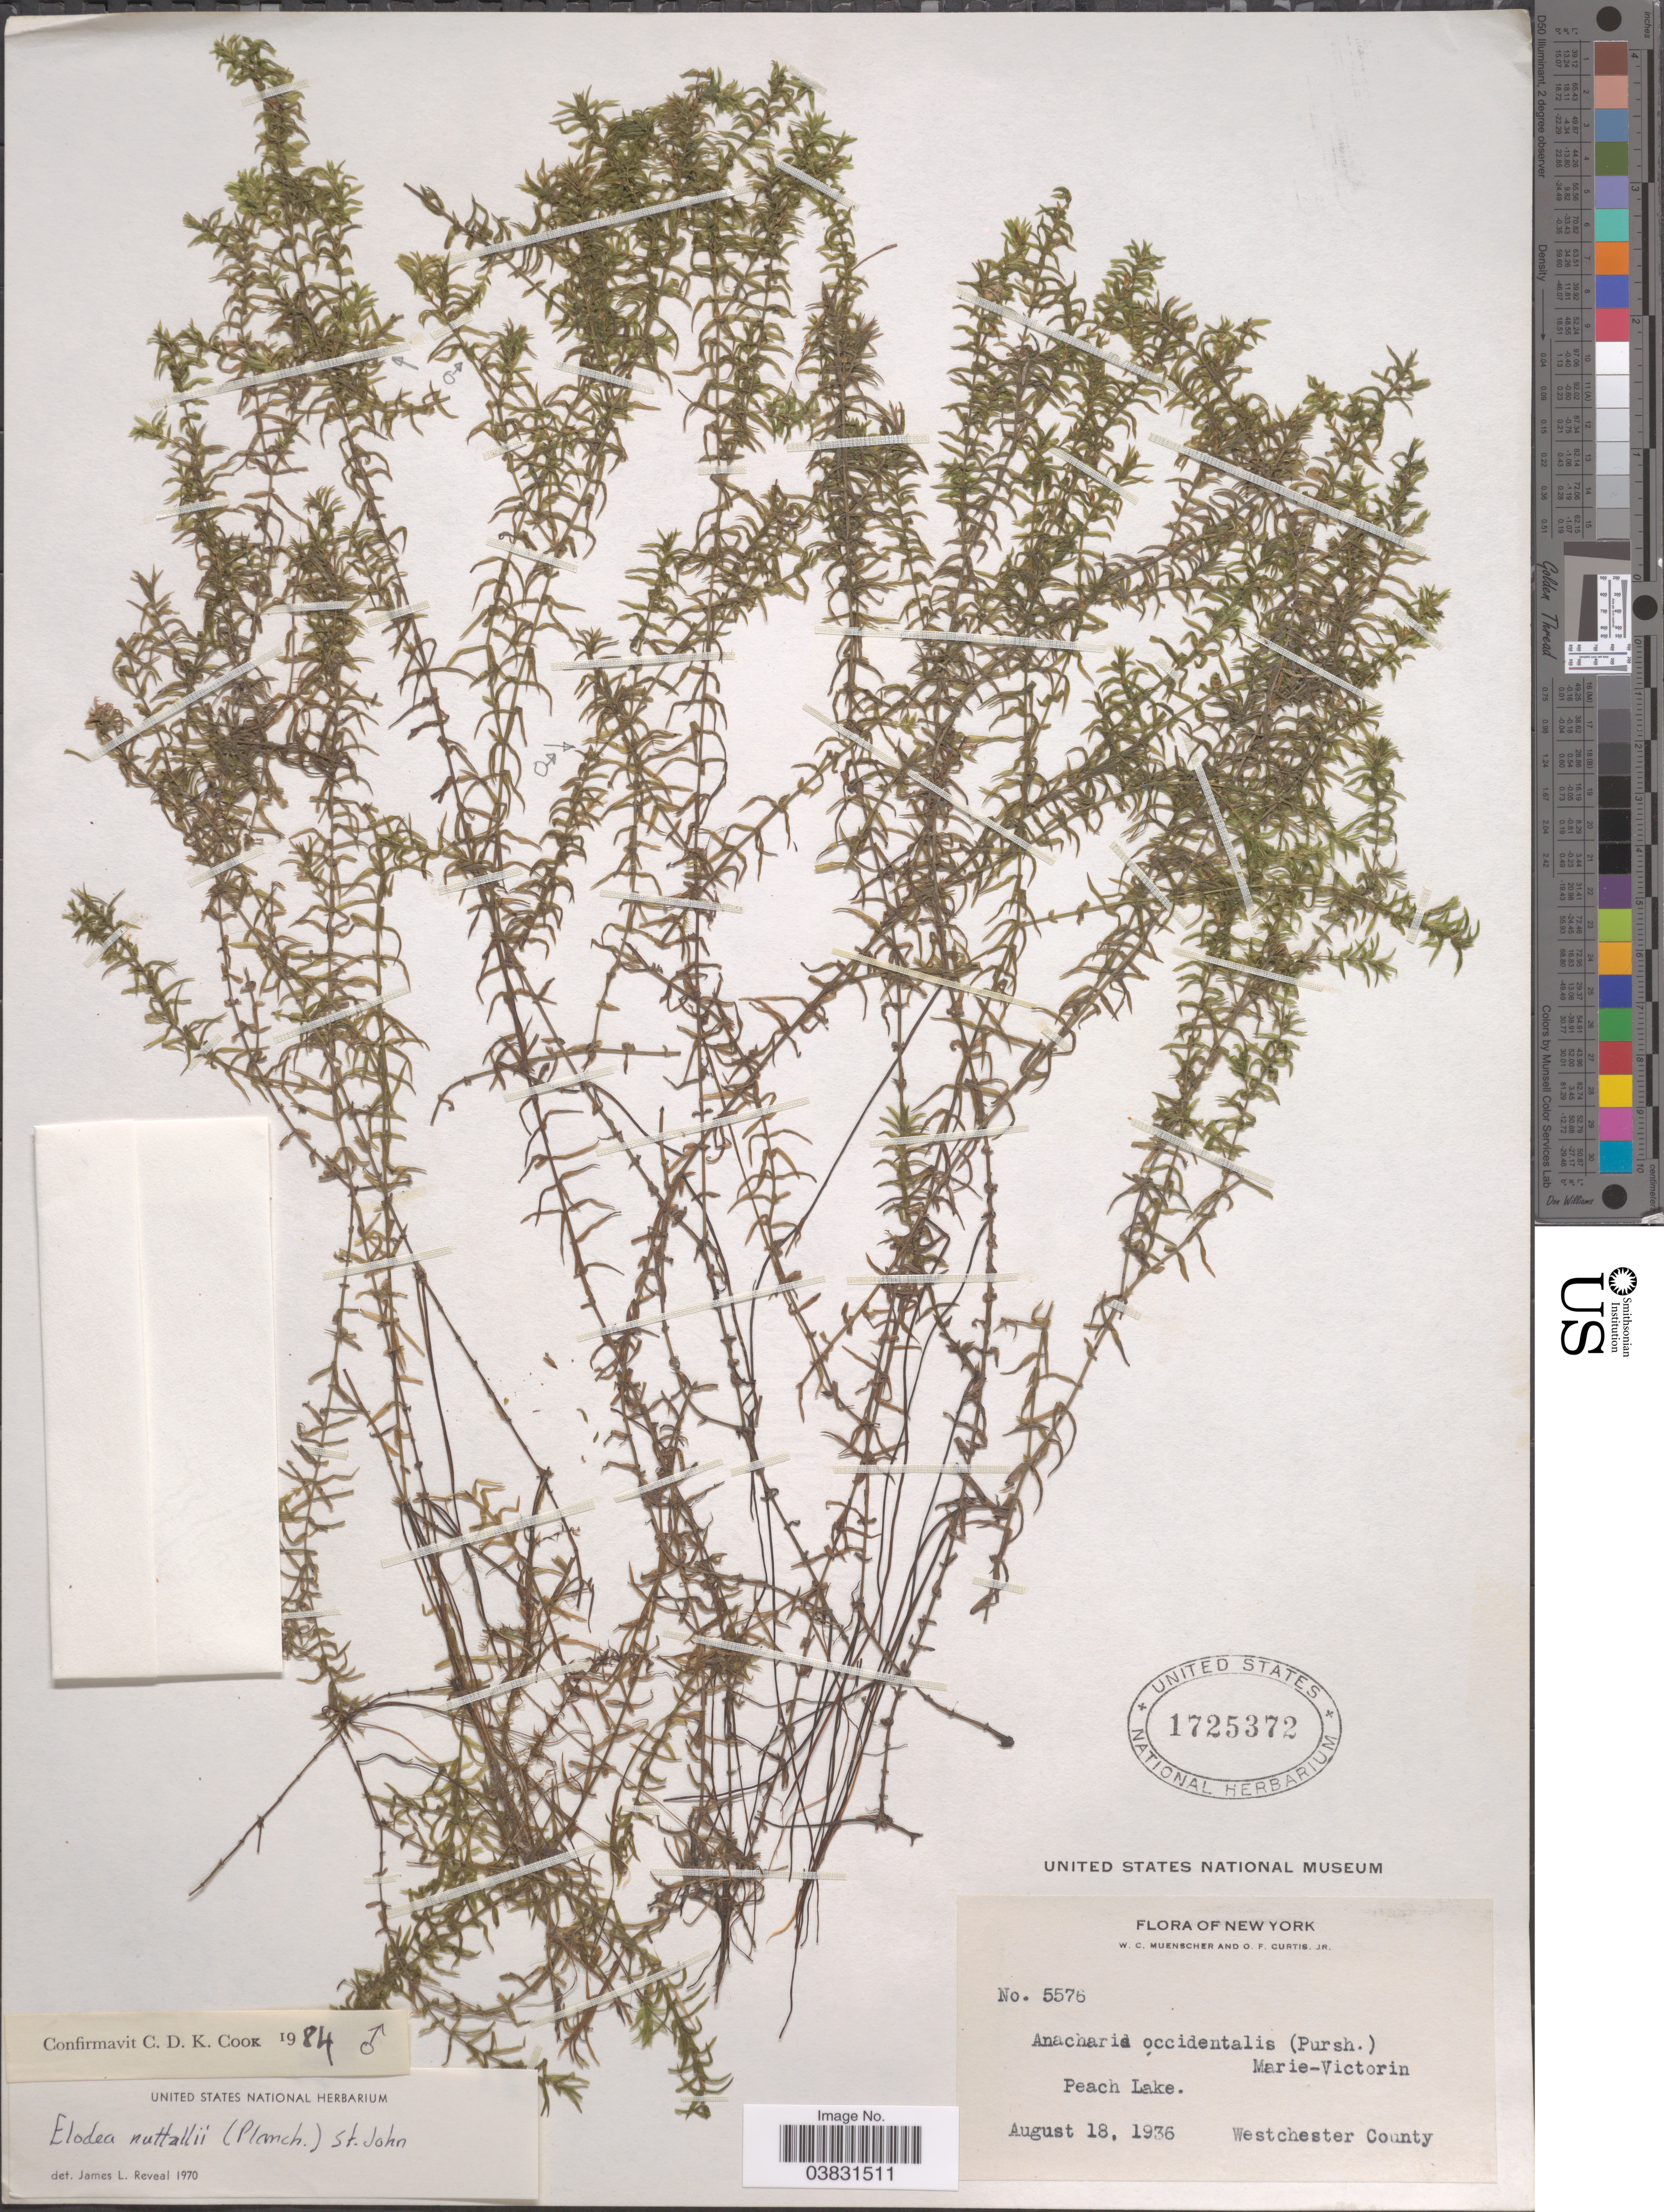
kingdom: Plantae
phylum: Tracheophyta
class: Liliopsida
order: Alismatales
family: Hydrocharitaceae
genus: Elodea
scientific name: Elodea nuttallii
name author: (Planch.) H. St. John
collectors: W. Muenscher & O. Curtis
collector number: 5576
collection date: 1936-08-18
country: United States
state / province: New York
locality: Peach Lake. Westchester County.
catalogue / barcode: US 1725372